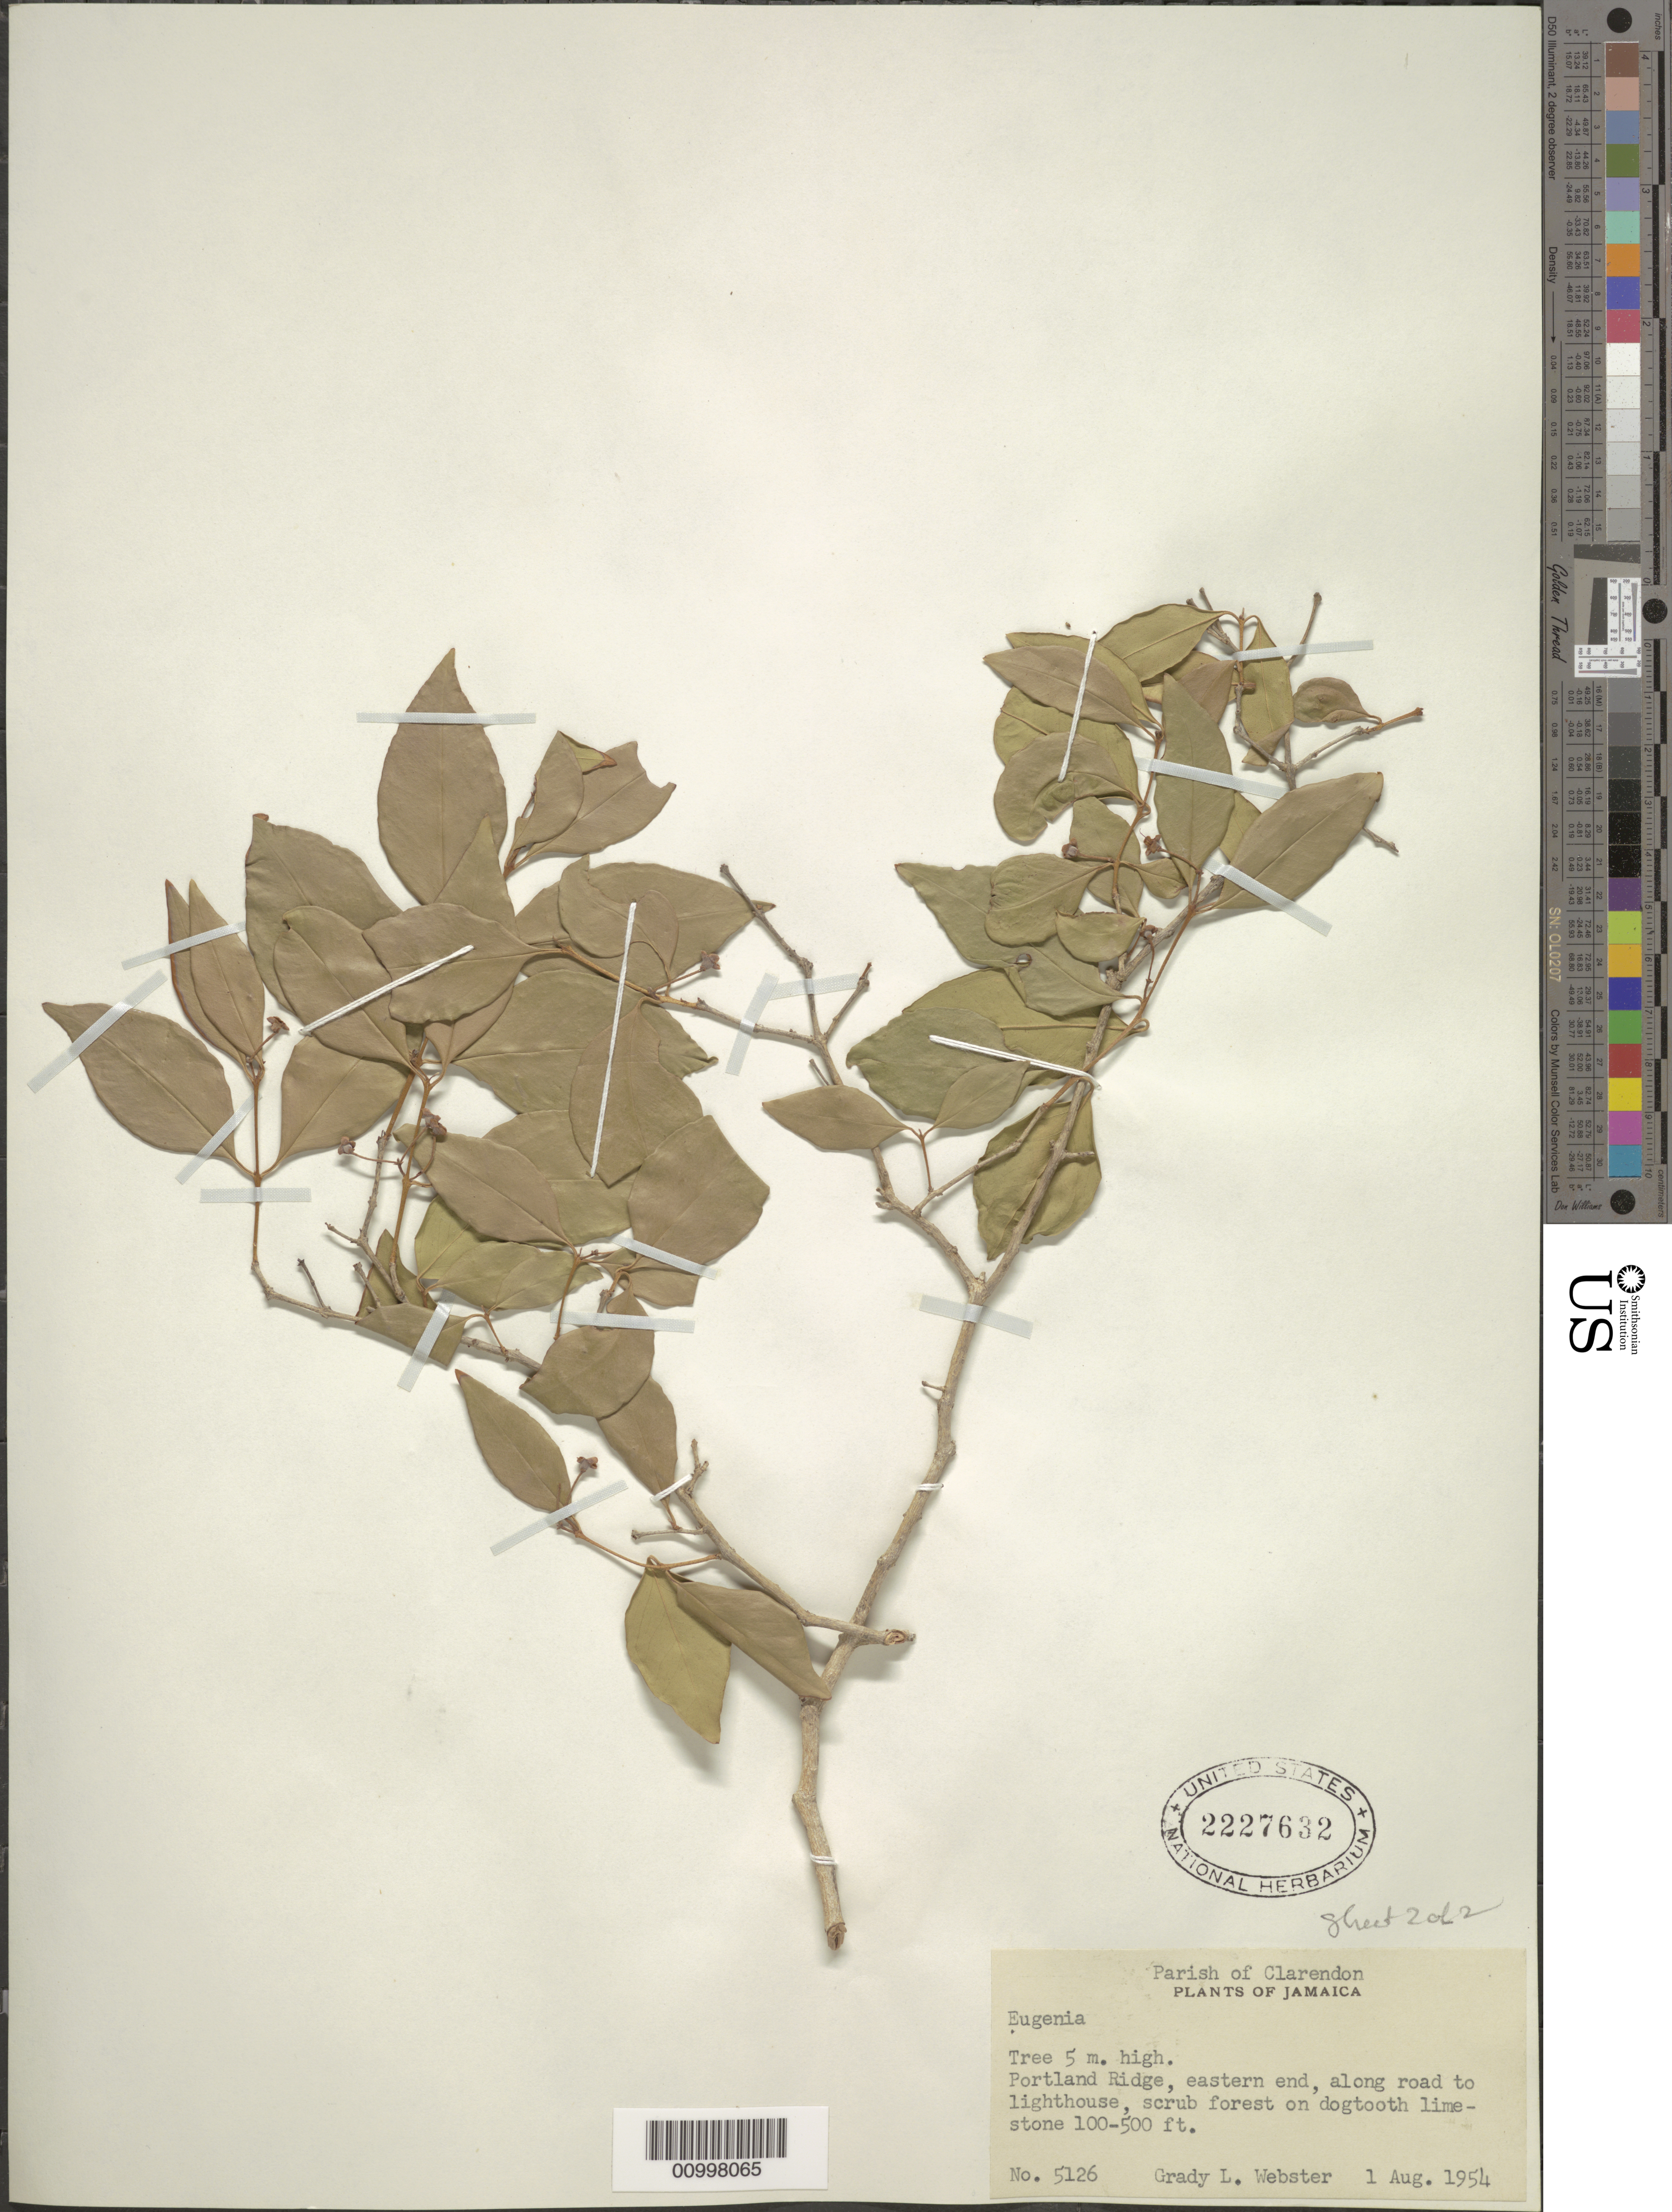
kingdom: Plantae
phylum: Tracheophyta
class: Magnoliopsida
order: Myrtales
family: Myrtaceae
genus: Eugenia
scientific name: Eugenia sp.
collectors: G. L. Webster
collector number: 5126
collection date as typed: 01 Aug 1954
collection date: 1954-08-01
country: Jamaica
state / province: Clarendon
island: Jamaica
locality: Portland Ridge, eastern end, along road to lighthouse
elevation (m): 30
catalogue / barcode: US 2227632